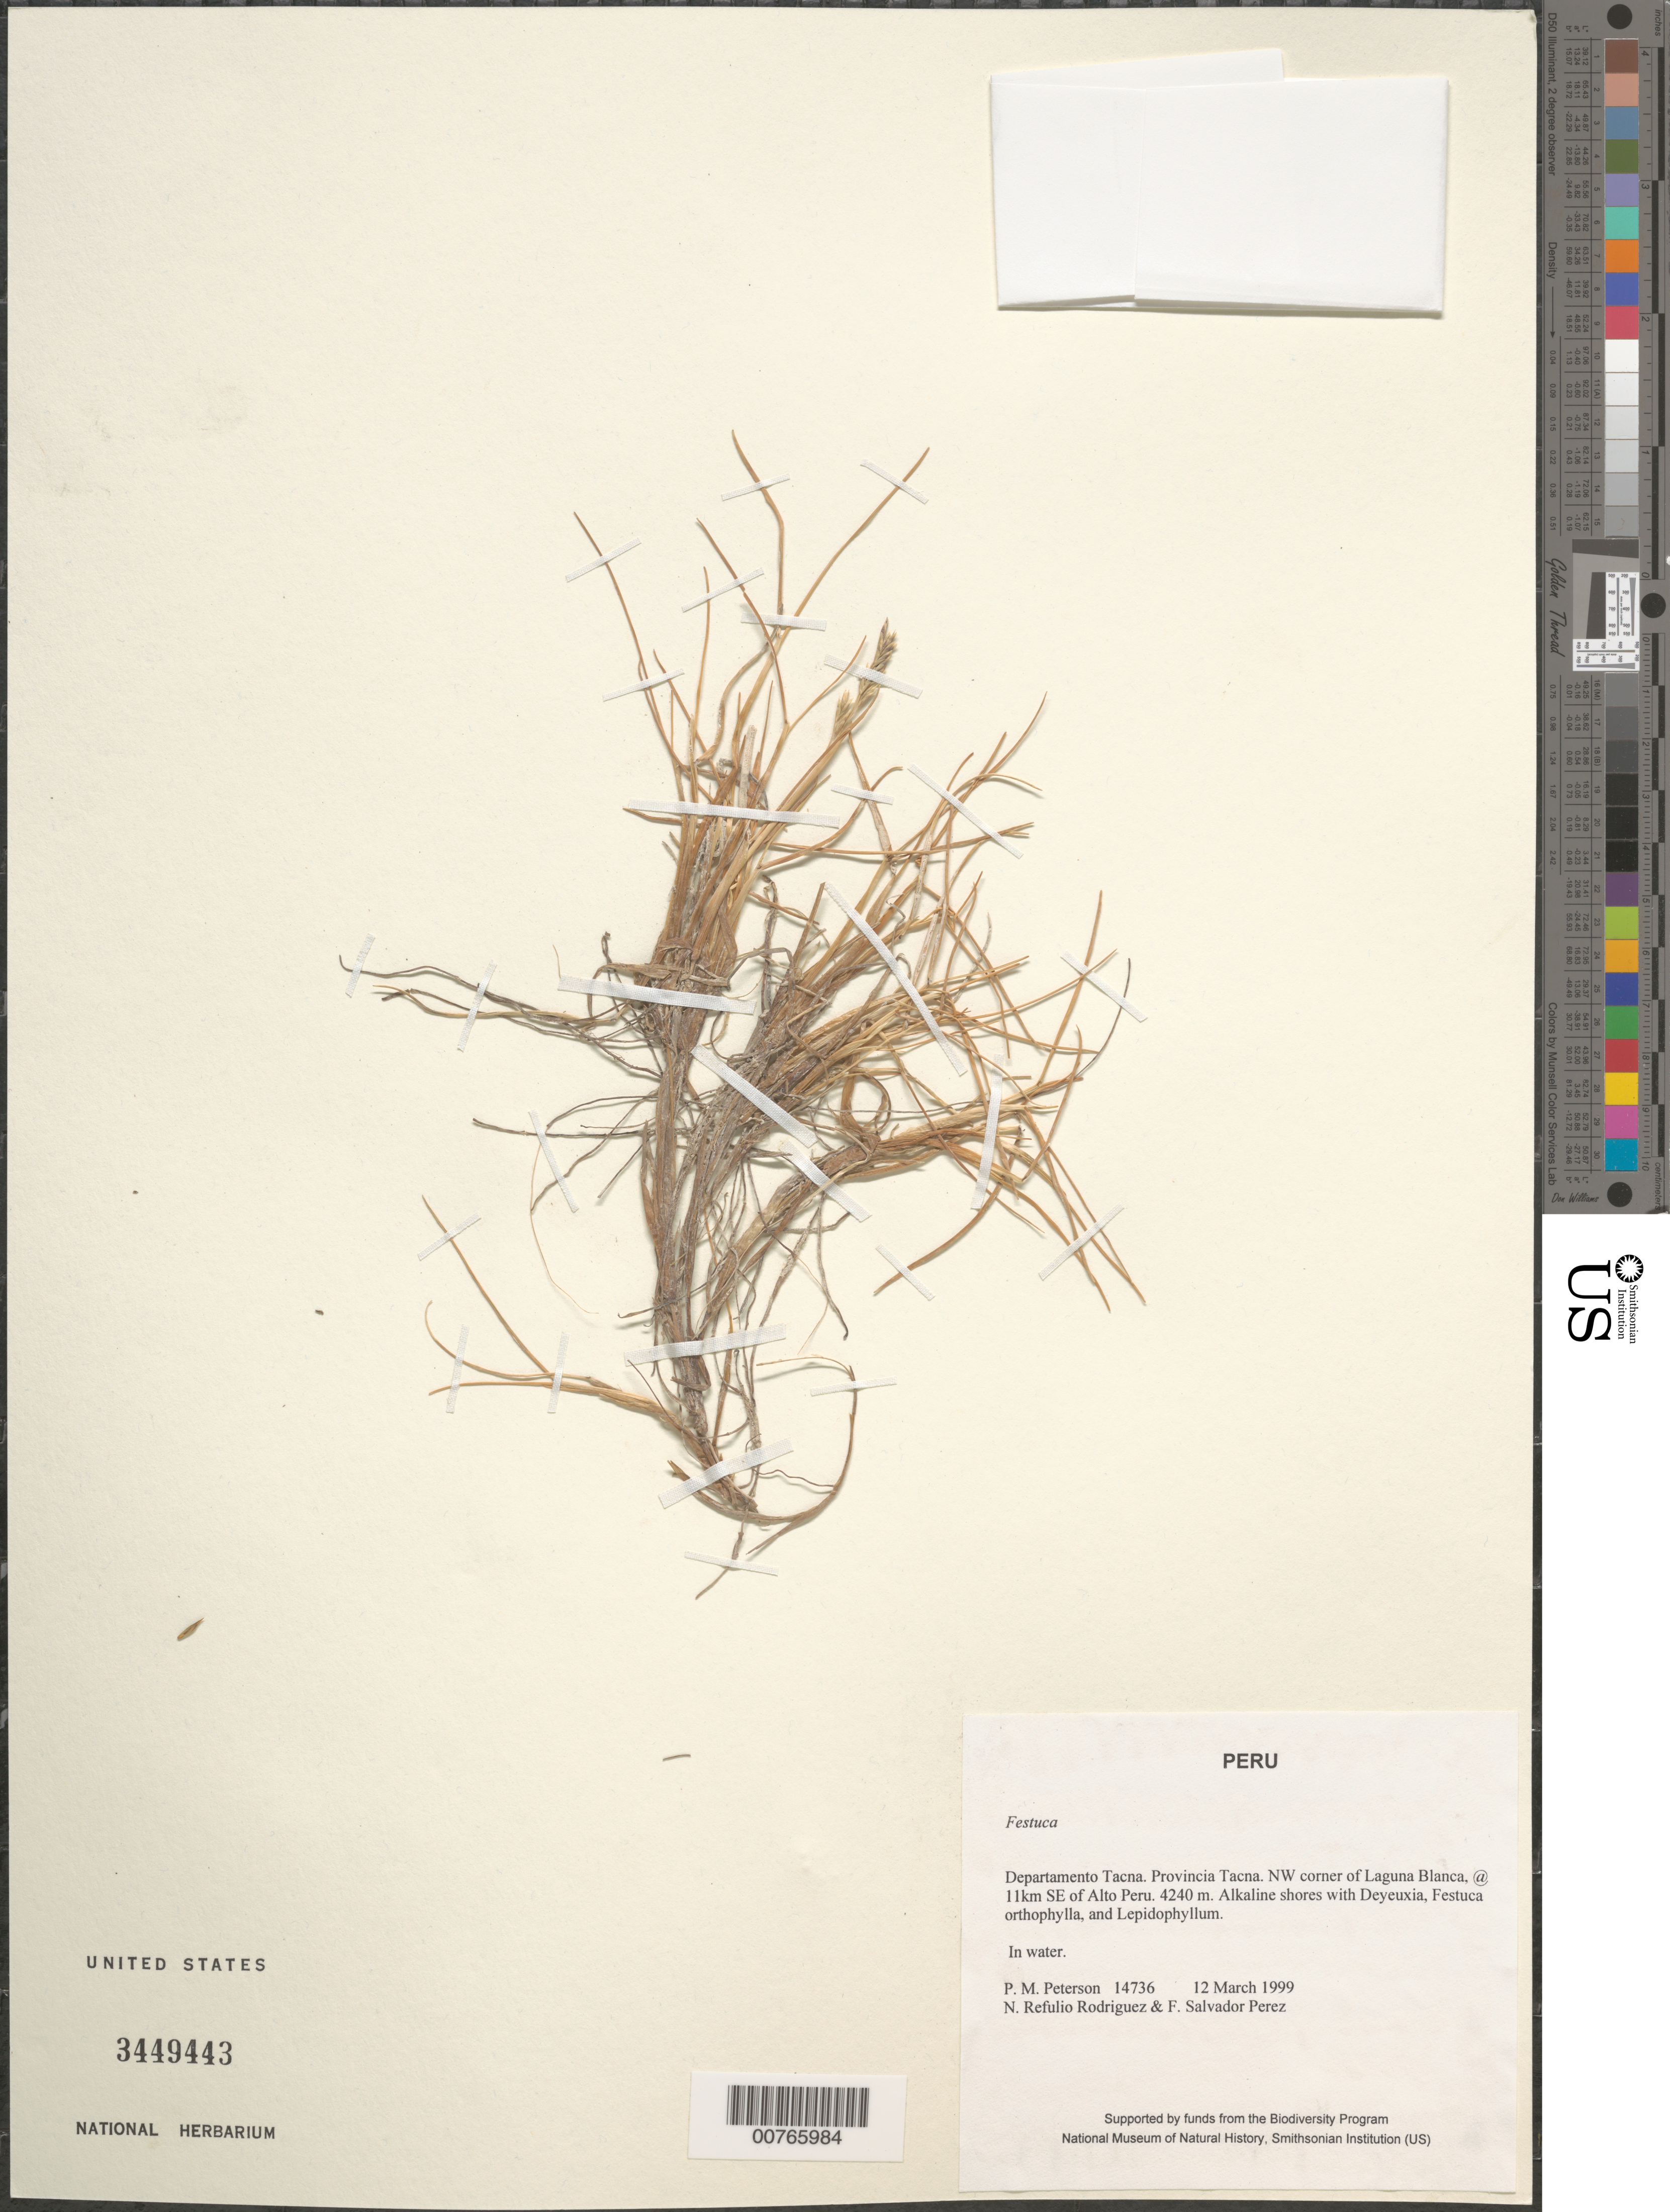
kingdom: Plantae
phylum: Tracheophyta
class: Liliopsida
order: Poales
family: Poaceae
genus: Festuca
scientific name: Festuca sp.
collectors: P. M. Peterson, N. Refulio-Rodríguez & F. Salvador Perez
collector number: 14736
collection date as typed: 12 Mar 1999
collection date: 1999-03-12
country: Peru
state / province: Tacna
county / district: Tacna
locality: NW corner of Laguna Blanca, @ 11km SE of Alto Peru.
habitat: Alkaline shores with Deyeuxia, Festuca orthophylla and Lepidophyllum.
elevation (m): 4240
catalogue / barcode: US 3449443